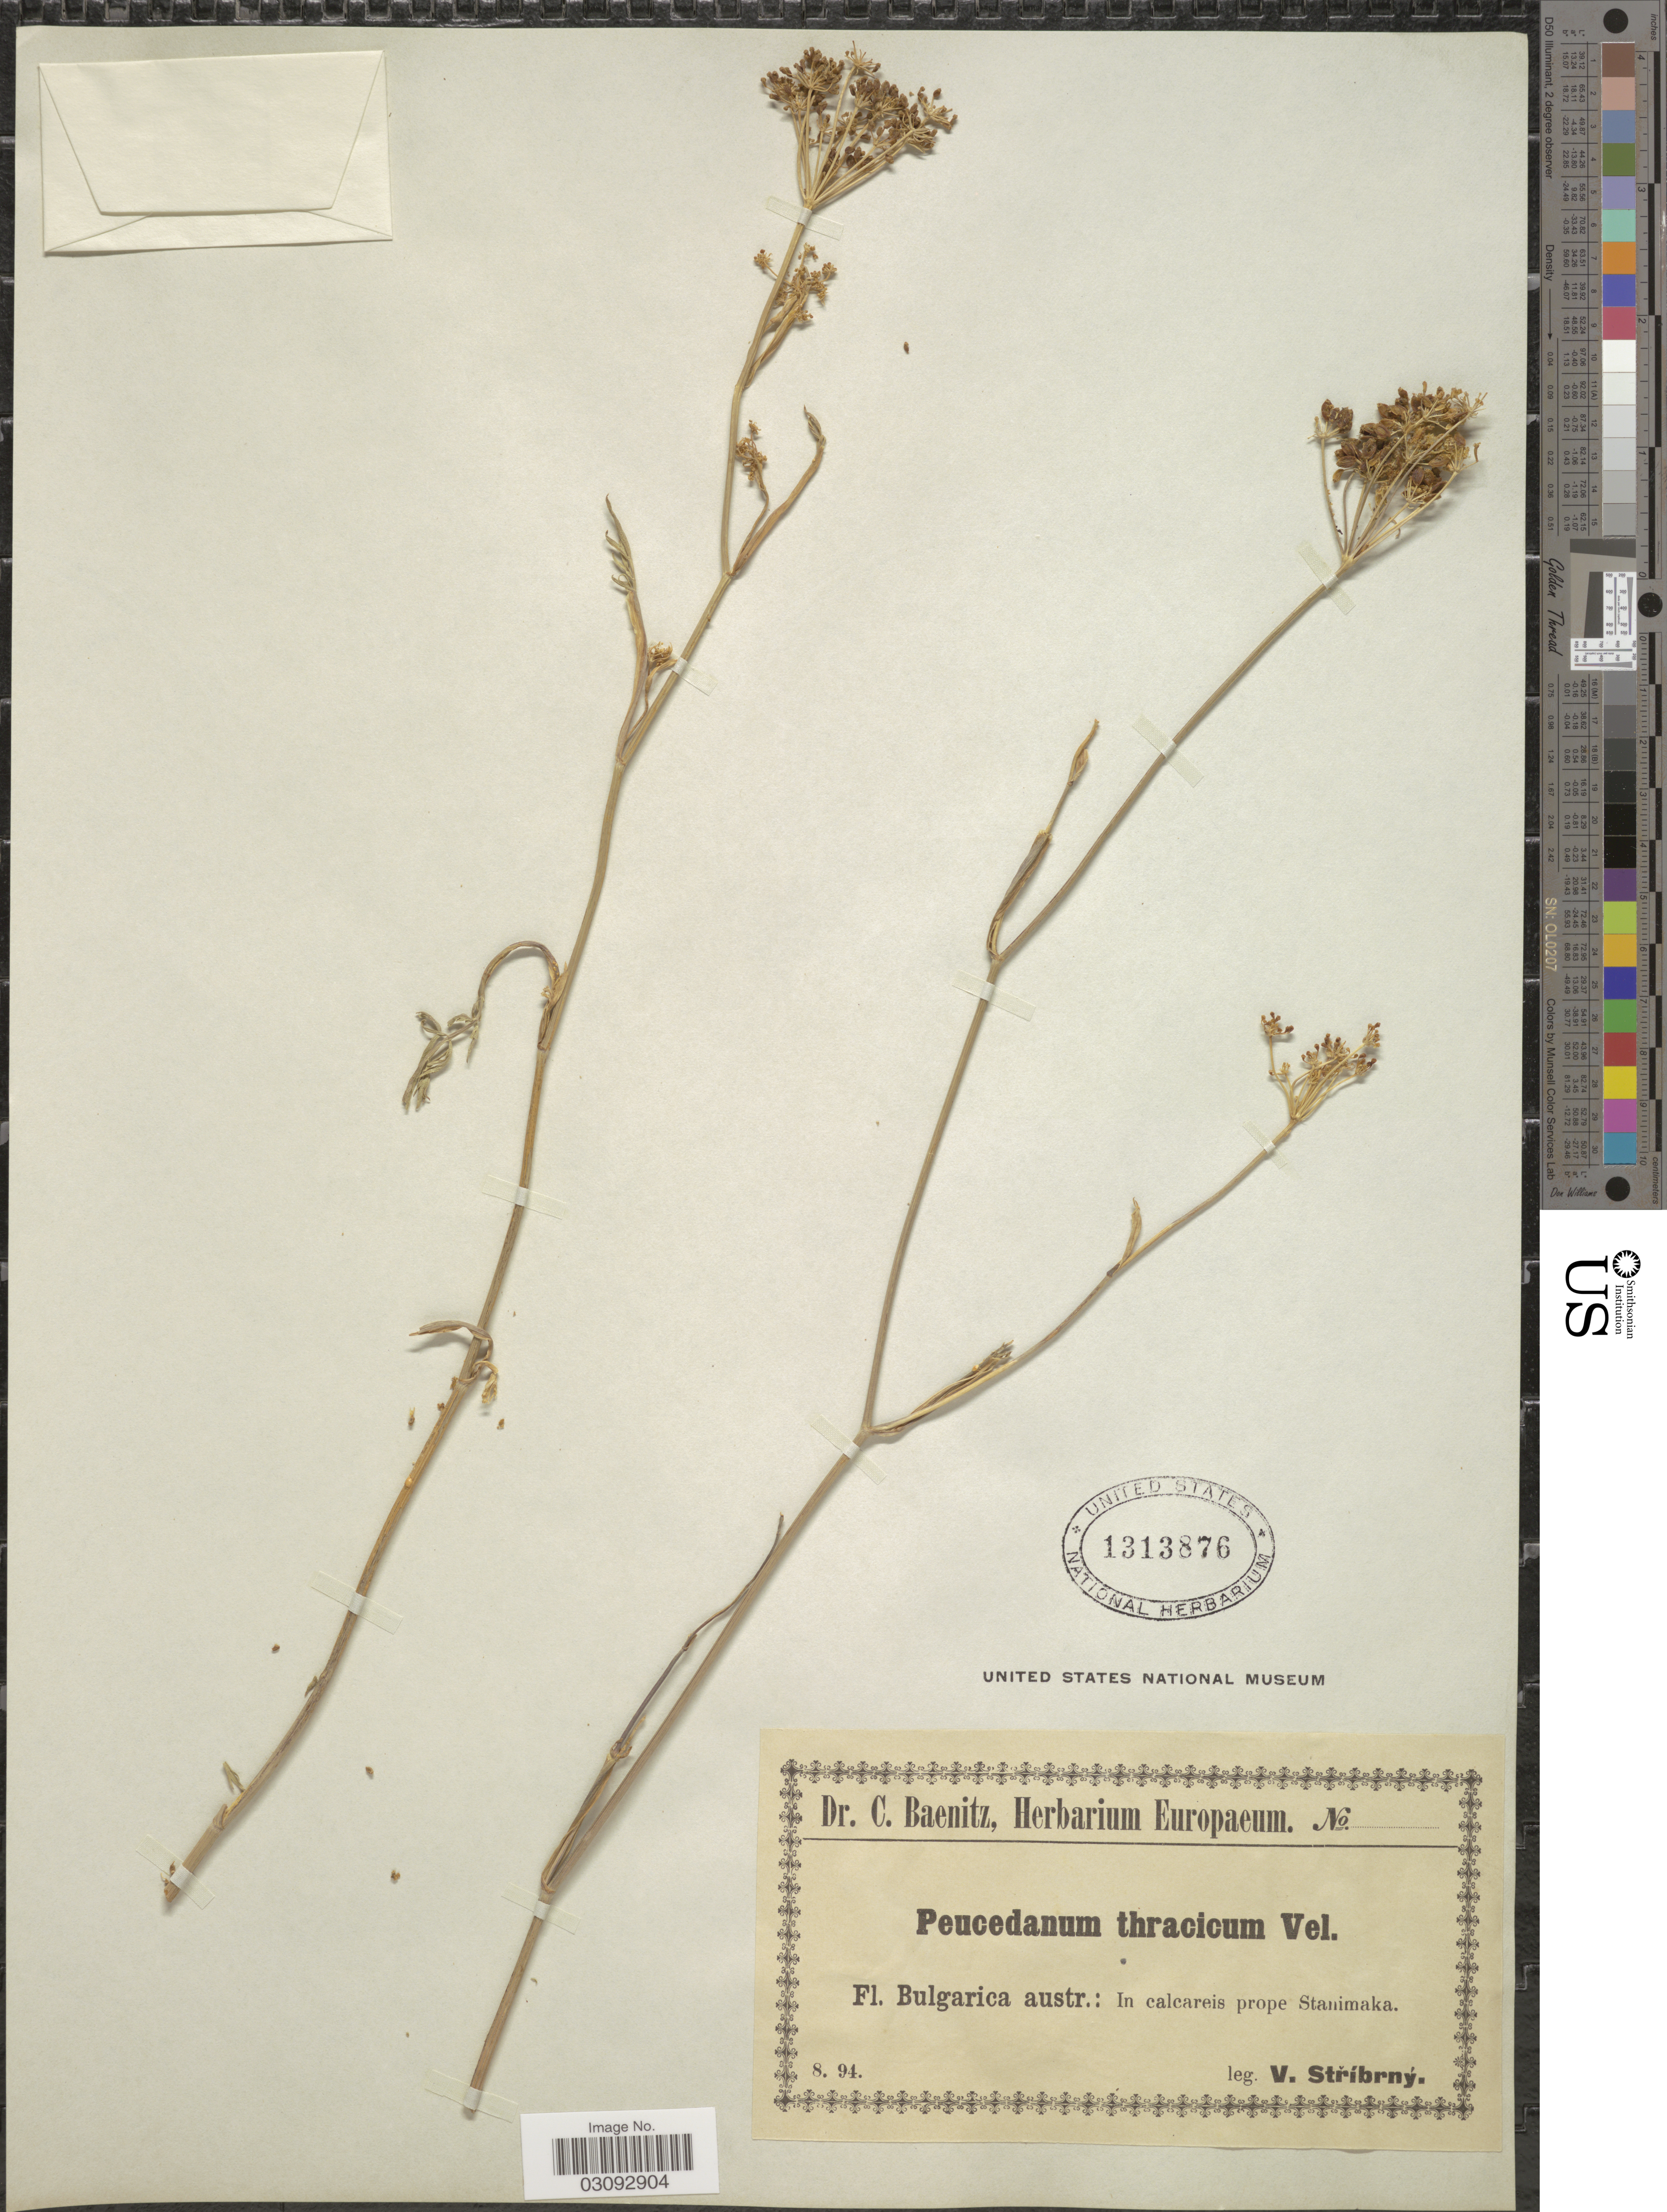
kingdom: Plantae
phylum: Tracheophyta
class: Magnoliopsida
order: Apiales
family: Apiaceae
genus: Peucedanum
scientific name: Peucedanum thracicum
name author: Velen.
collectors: V. Stribrny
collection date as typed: Transcribed d/m/y: /8/94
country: Bulgaria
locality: Fl. Bulgarica austr.: In calcareis prope Stanimaka.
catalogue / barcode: US 1313876